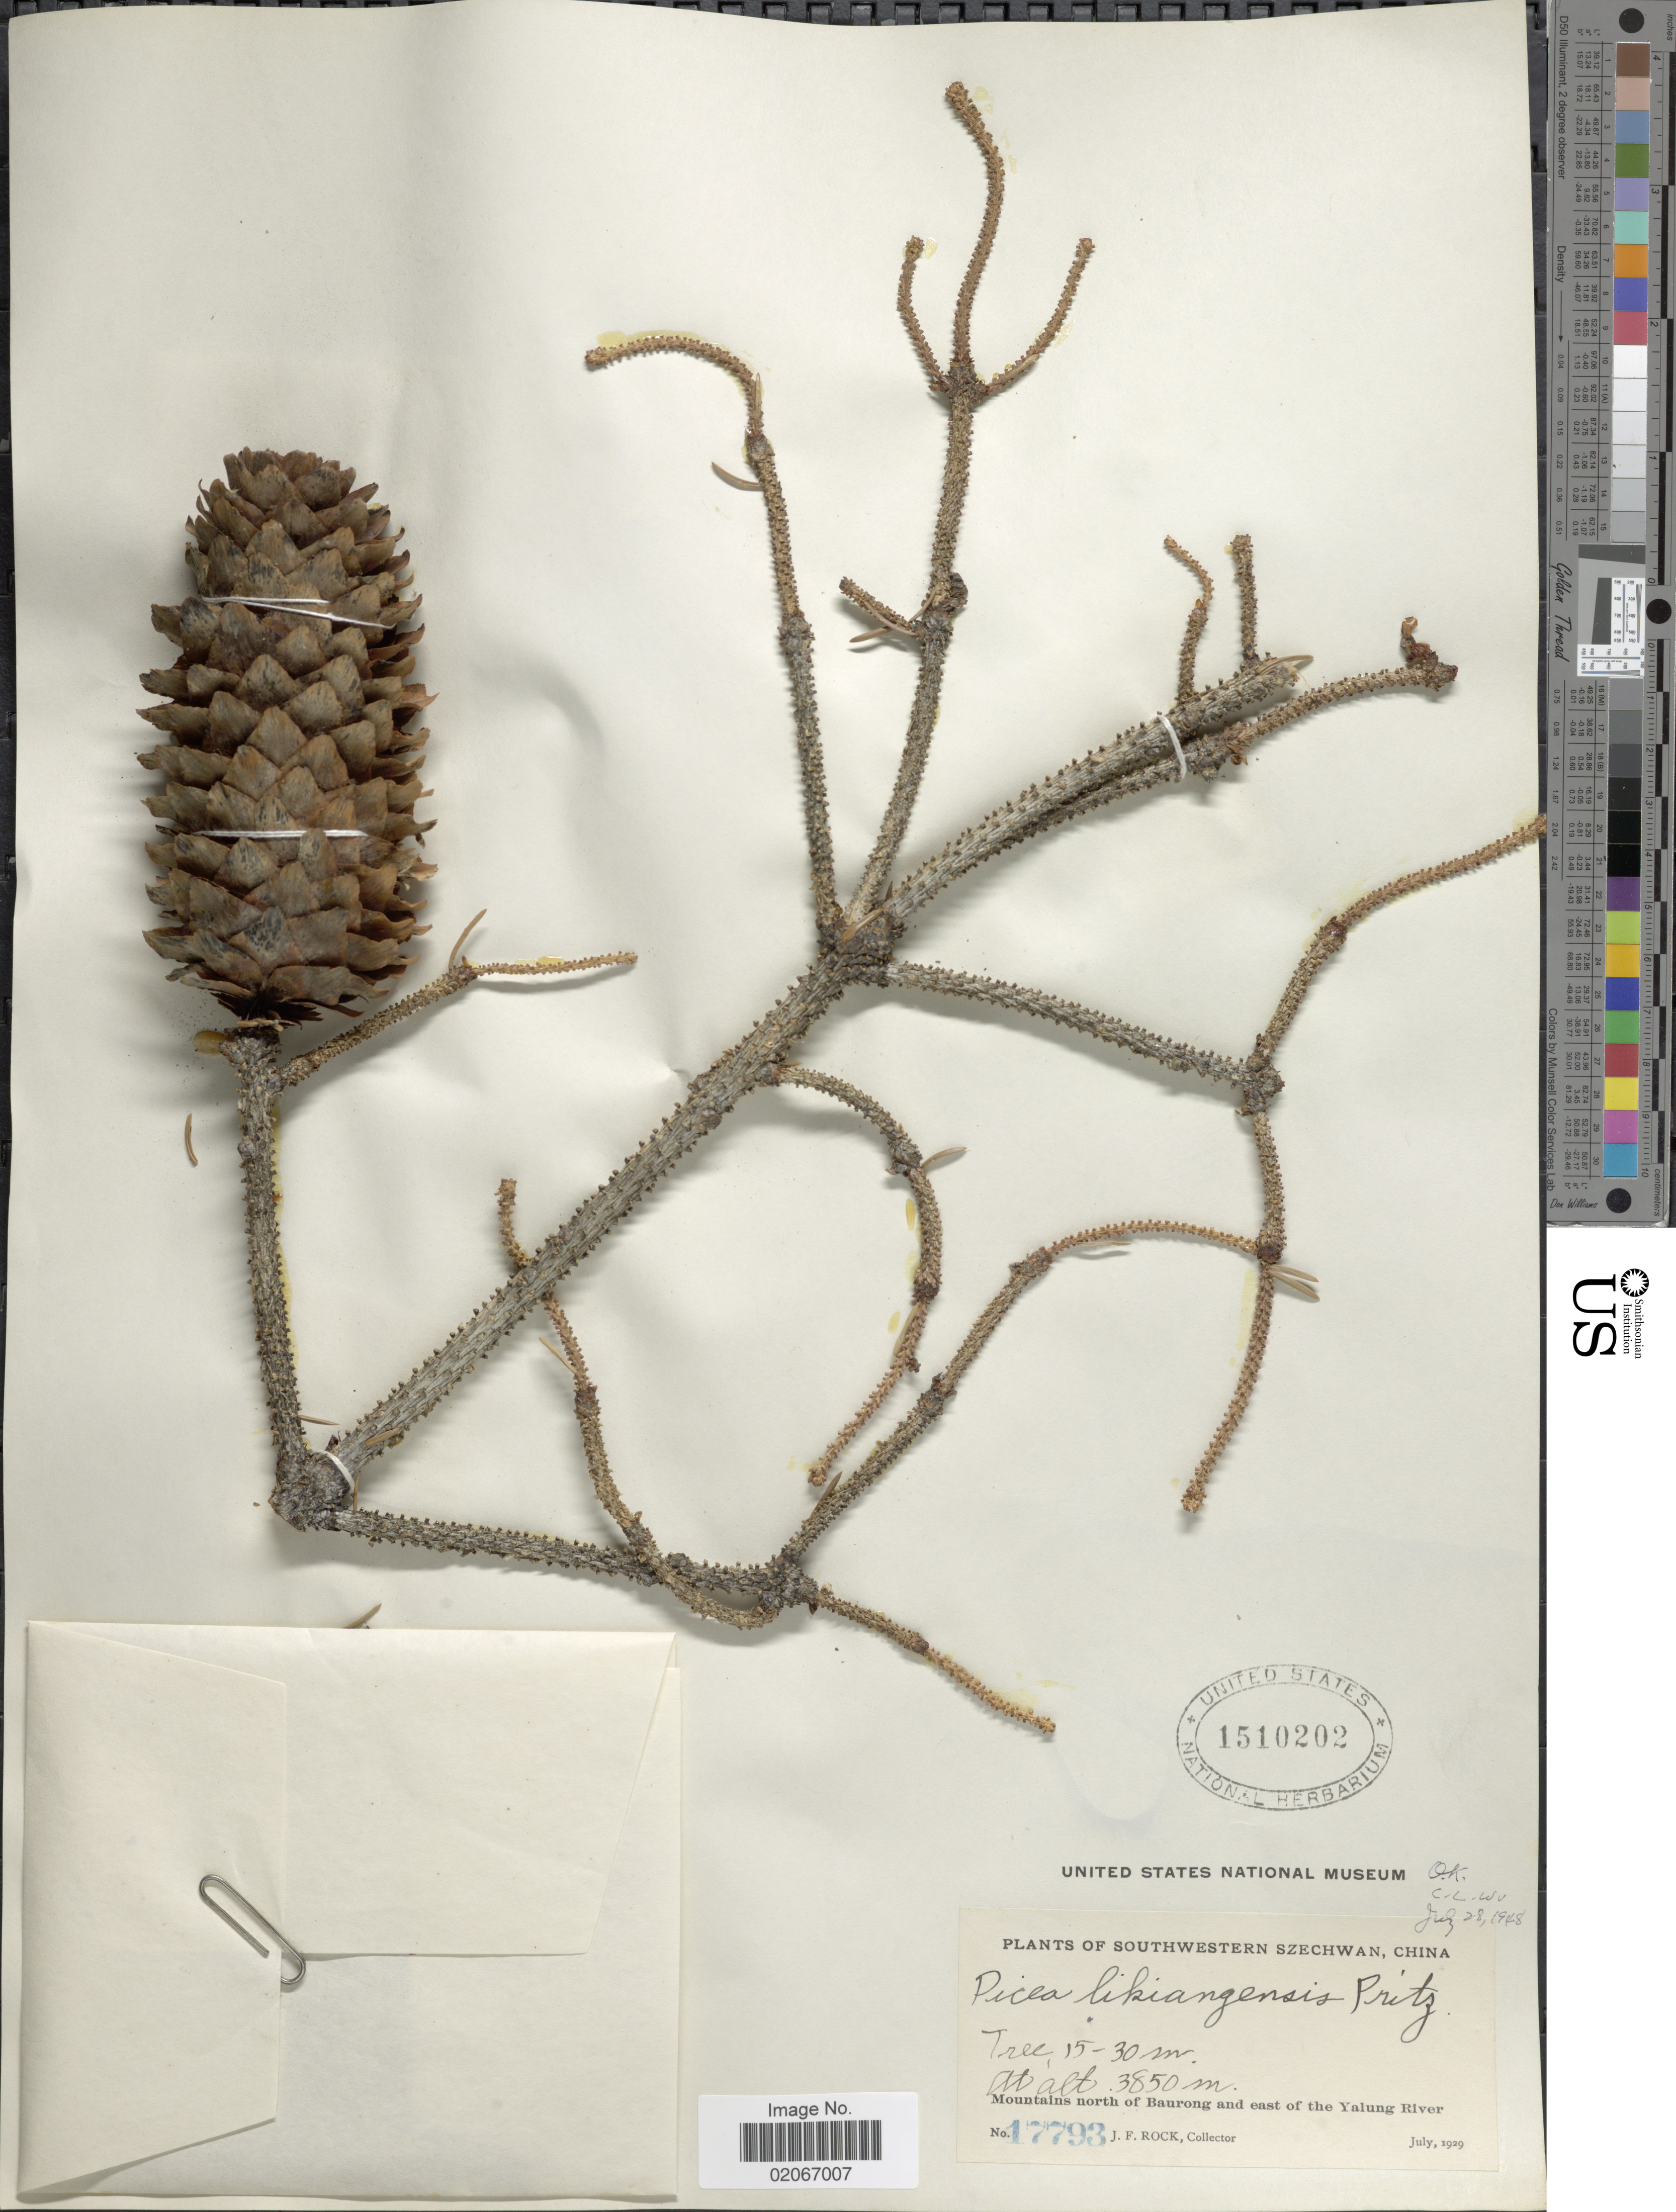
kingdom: Plantae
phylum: Tracheophyta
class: Pinopsida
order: Pinales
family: Pinaceae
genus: Picea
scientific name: Picea likiangensis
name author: (Franch.) E. Pritz.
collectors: J. Rock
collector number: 17793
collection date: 1929-07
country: China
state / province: Sichuan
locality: Southwestern Szechwan, mountains north of Baurong and east of the Yalung River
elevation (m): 3850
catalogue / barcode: US 1510202